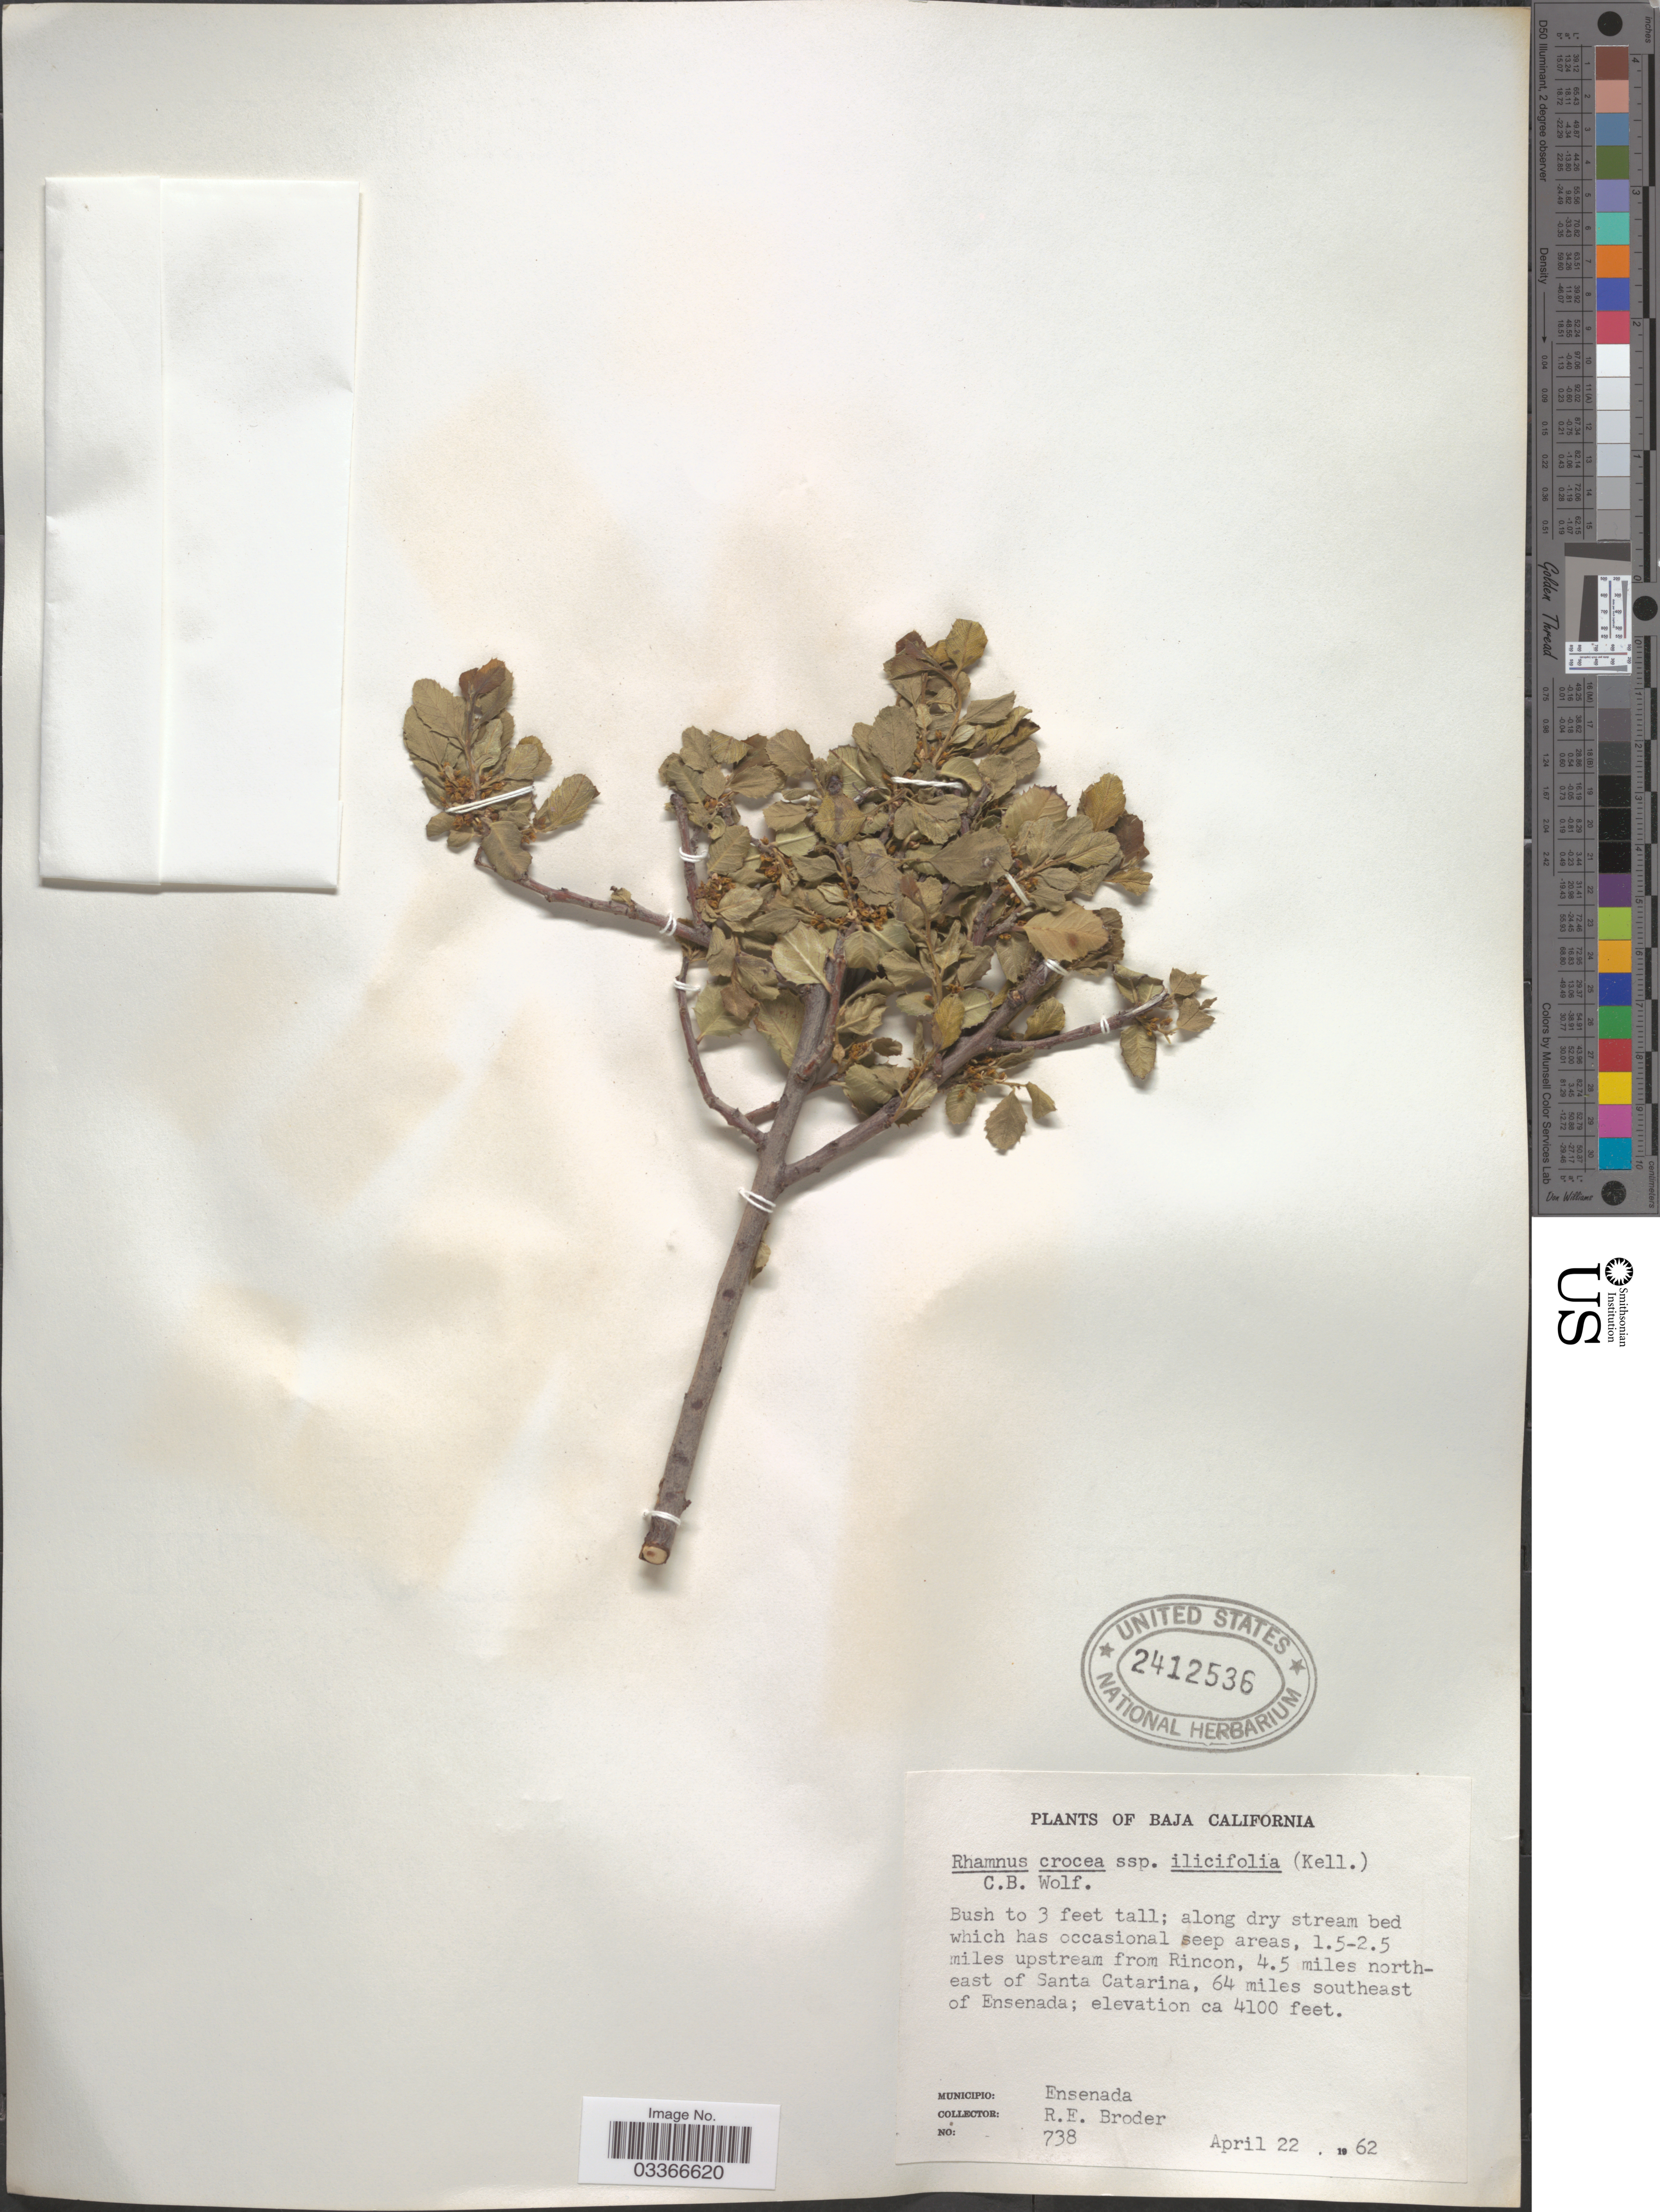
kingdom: Plantae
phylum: Tracheophyta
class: Magnoliopsida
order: Rosales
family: Rhamnaceae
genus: Rhamnus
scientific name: Rhamnus crocea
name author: Nutt.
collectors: R. Broder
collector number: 738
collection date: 1962-04-22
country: Mexico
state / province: Baja California Norte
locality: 1.5-2.5 miles miles upstream from Rincon, 4.5 miles northeast of Santa Catarina, 64 miles southeast of Ensenada. Municipio: Ensenada.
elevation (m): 1250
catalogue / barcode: US 2412536